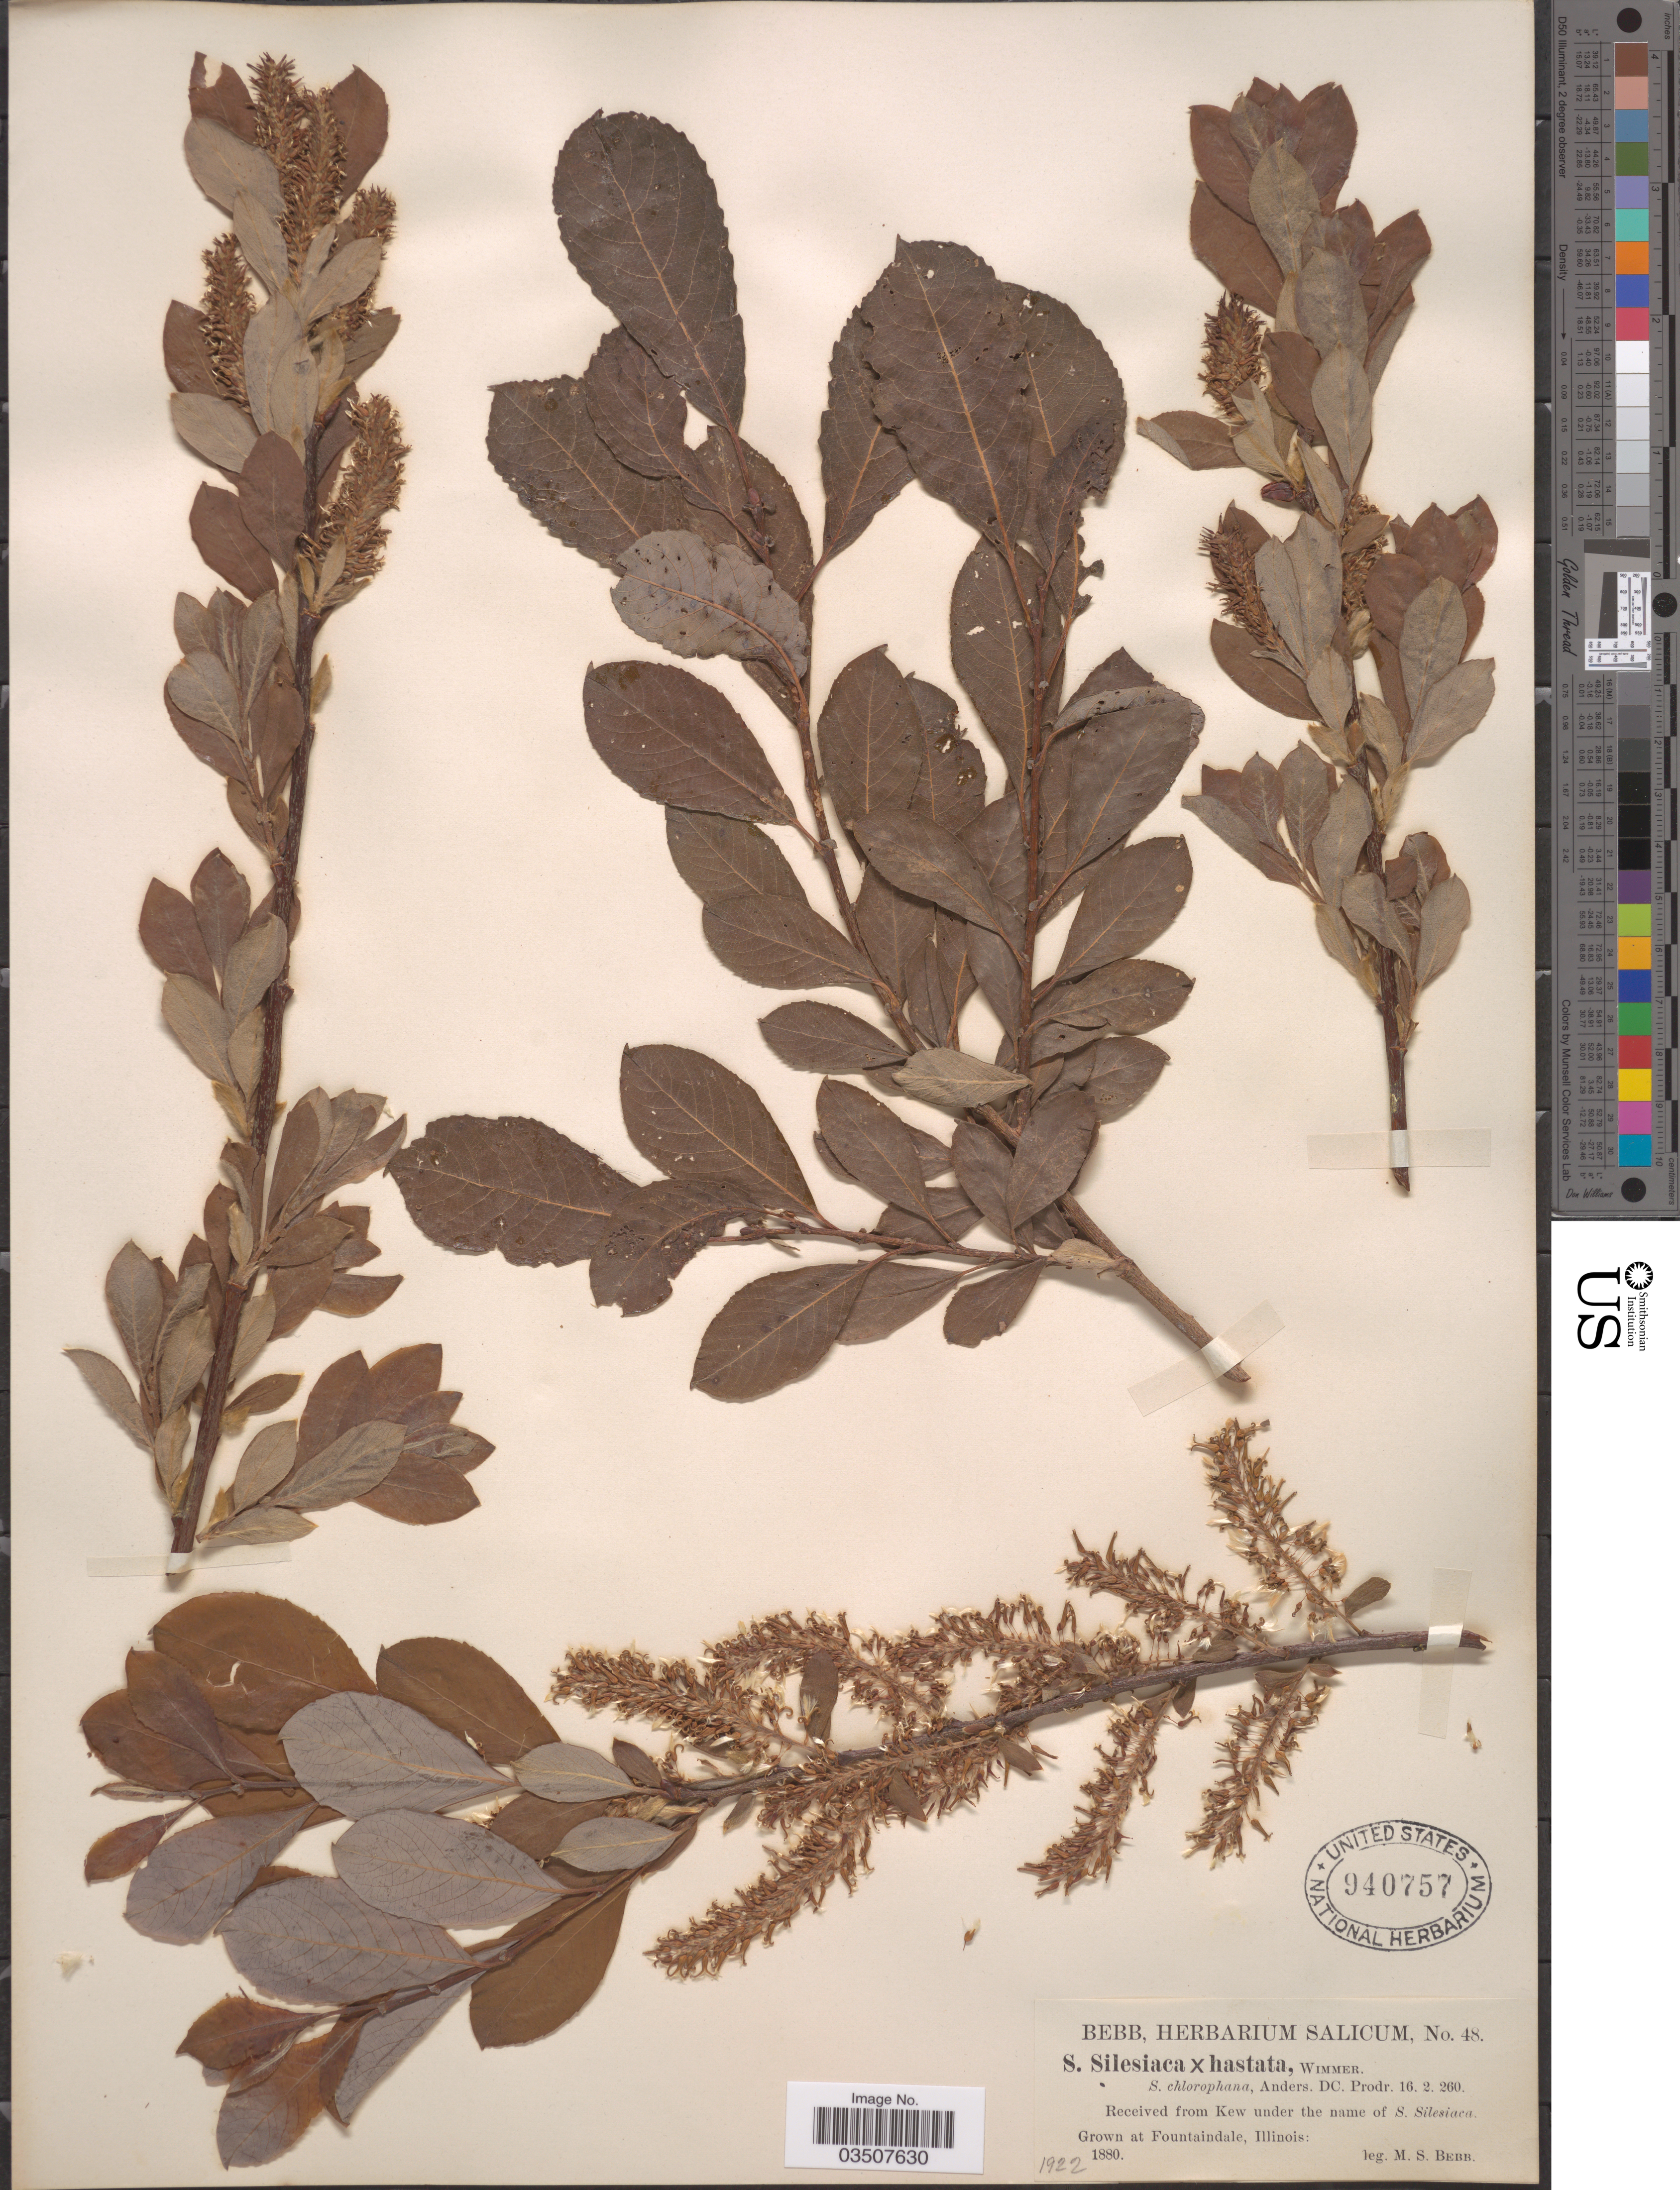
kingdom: Plantae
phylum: Tracheophyta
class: Magnoliopsida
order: Malpighiales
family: Salicaceae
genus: Salix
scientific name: Salix silesiaca x S. hastata L.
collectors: M. Bebb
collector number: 48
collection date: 1880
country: United States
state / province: Illinois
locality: Grown at Fountaindale.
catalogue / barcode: US 940757